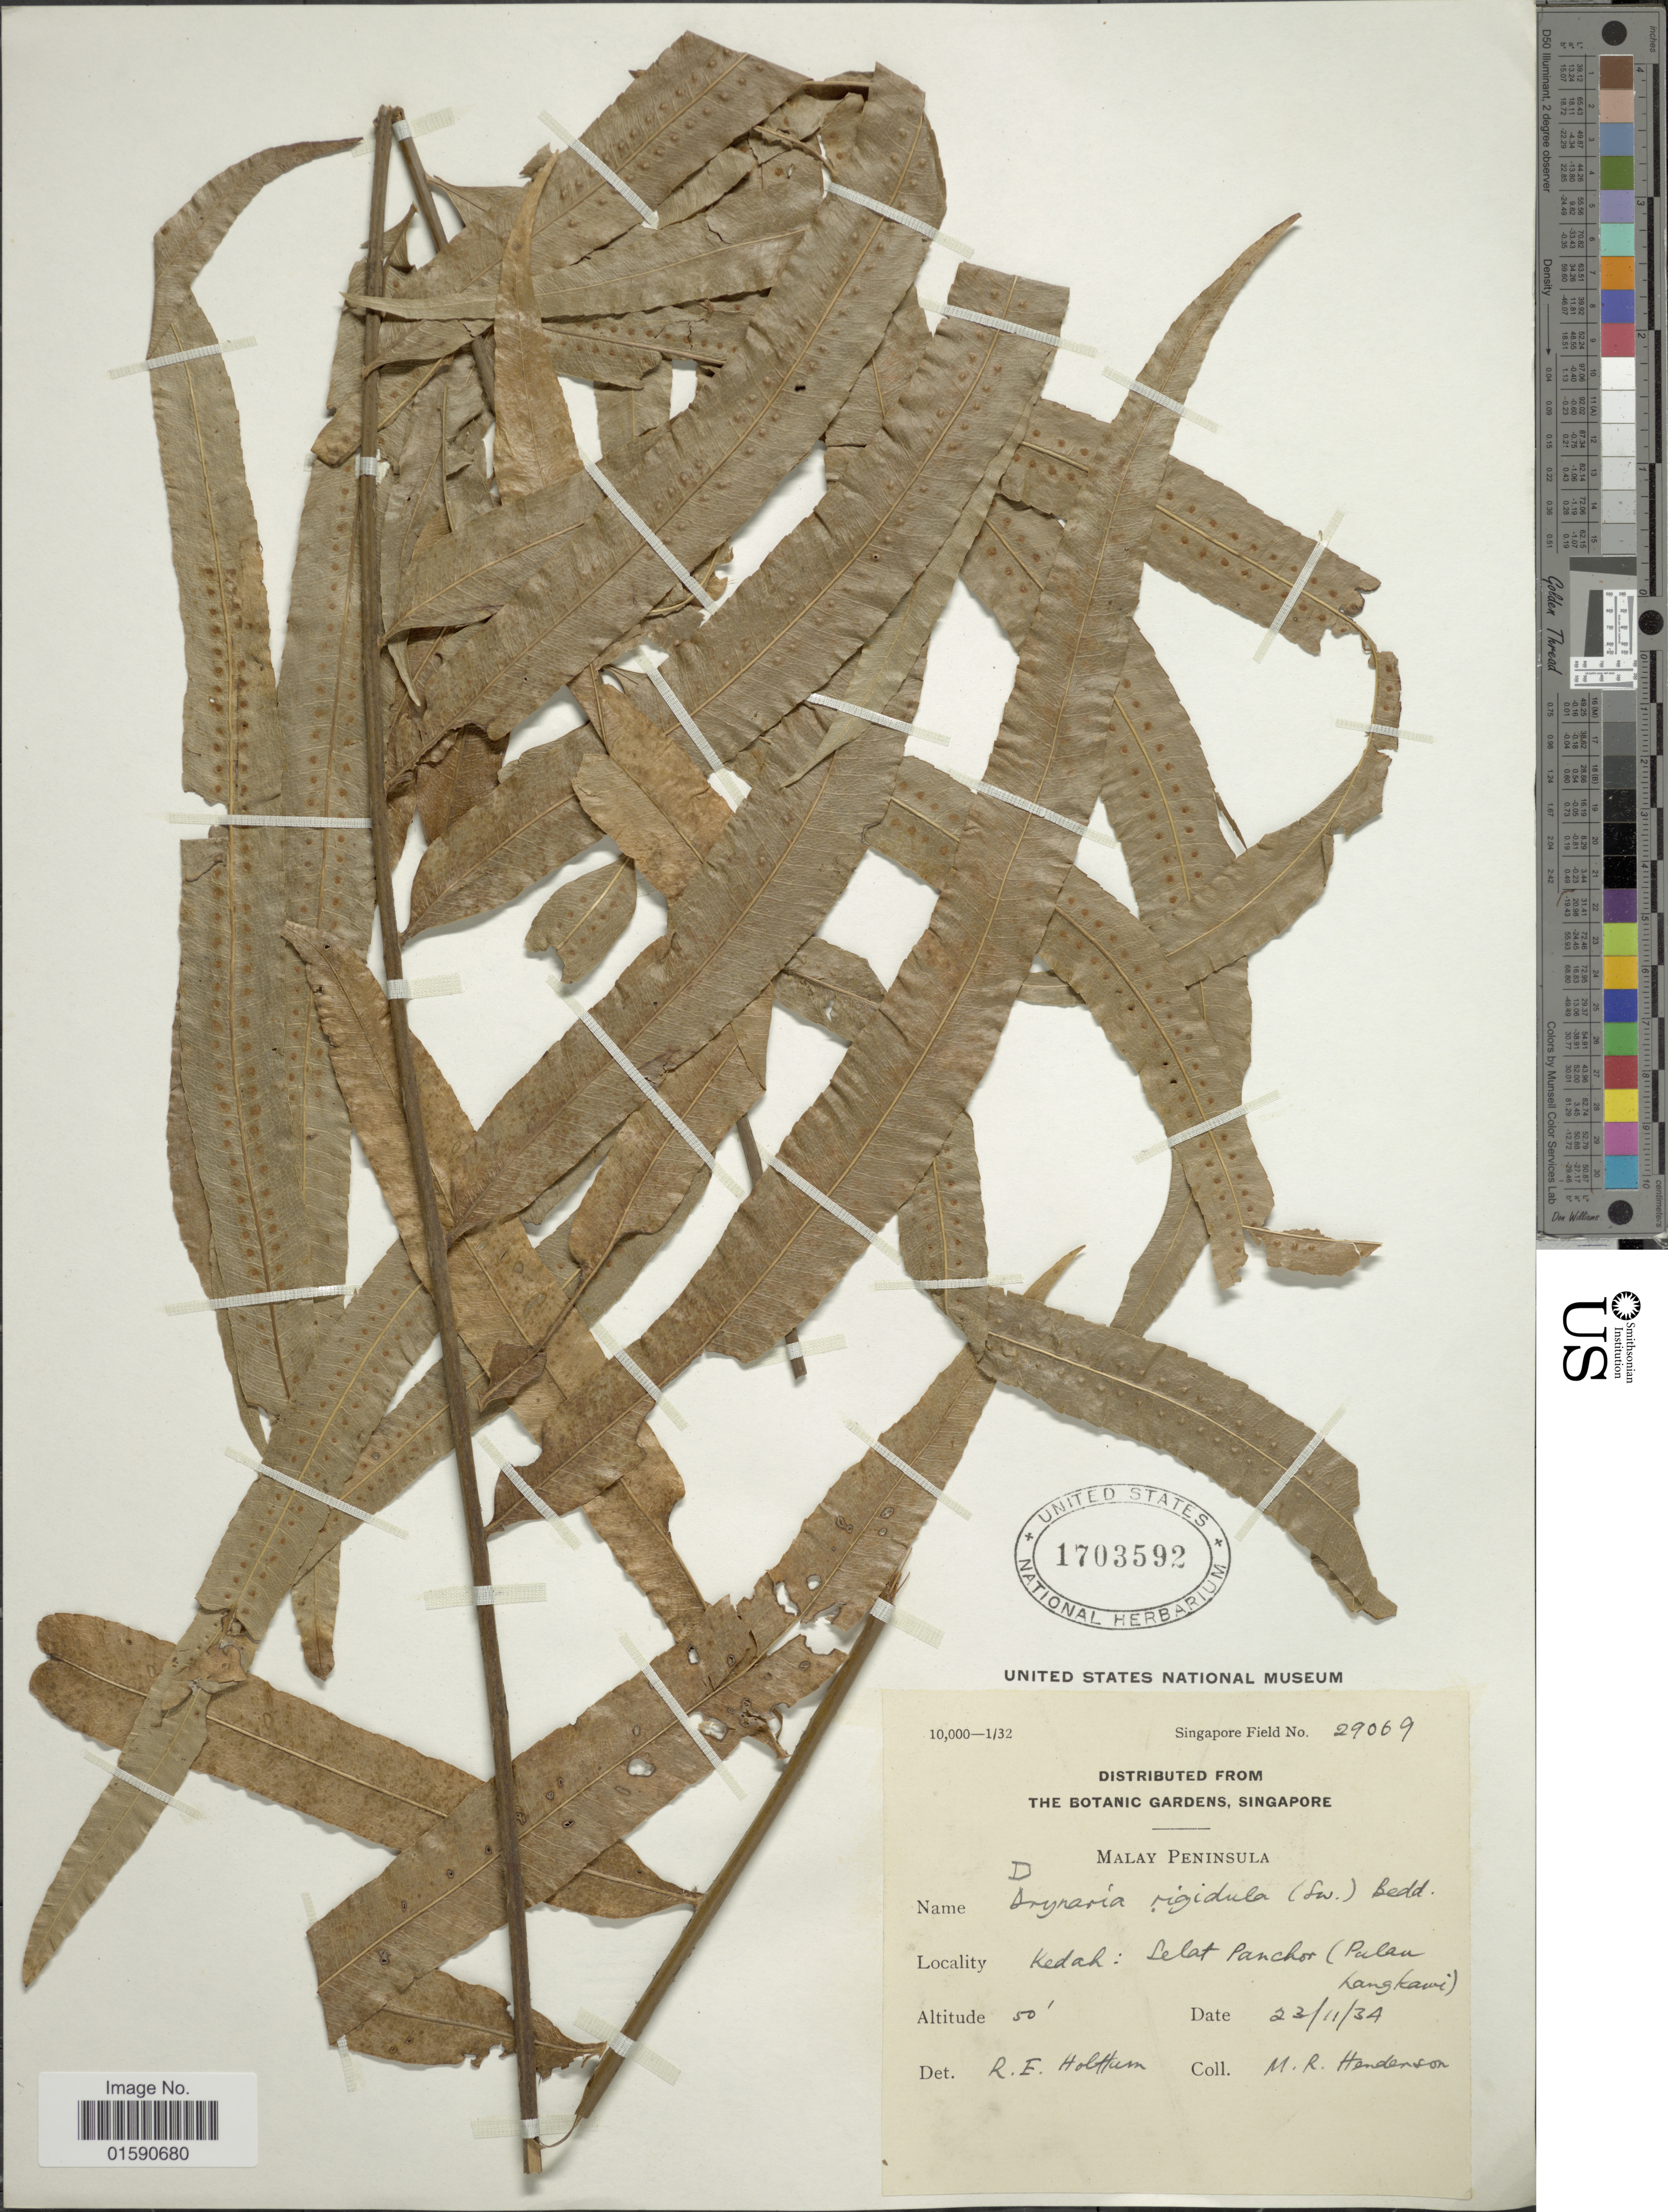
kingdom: Plantae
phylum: Tracheophyta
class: Polypodiopsida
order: Polypodiales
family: Polypodiaceae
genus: Drynaria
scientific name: Drynaria rigidula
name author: (Sw.) Bedd.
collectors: M. Henderson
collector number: Singapore Field 29069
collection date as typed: Transcribed d/m/y: 23/11/34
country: Malaysia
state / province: Kedah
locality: Malay Peninsula. Kedah: Selat Panchor (Pulan Kangkawi)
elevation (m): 15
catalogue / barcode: US 1703592